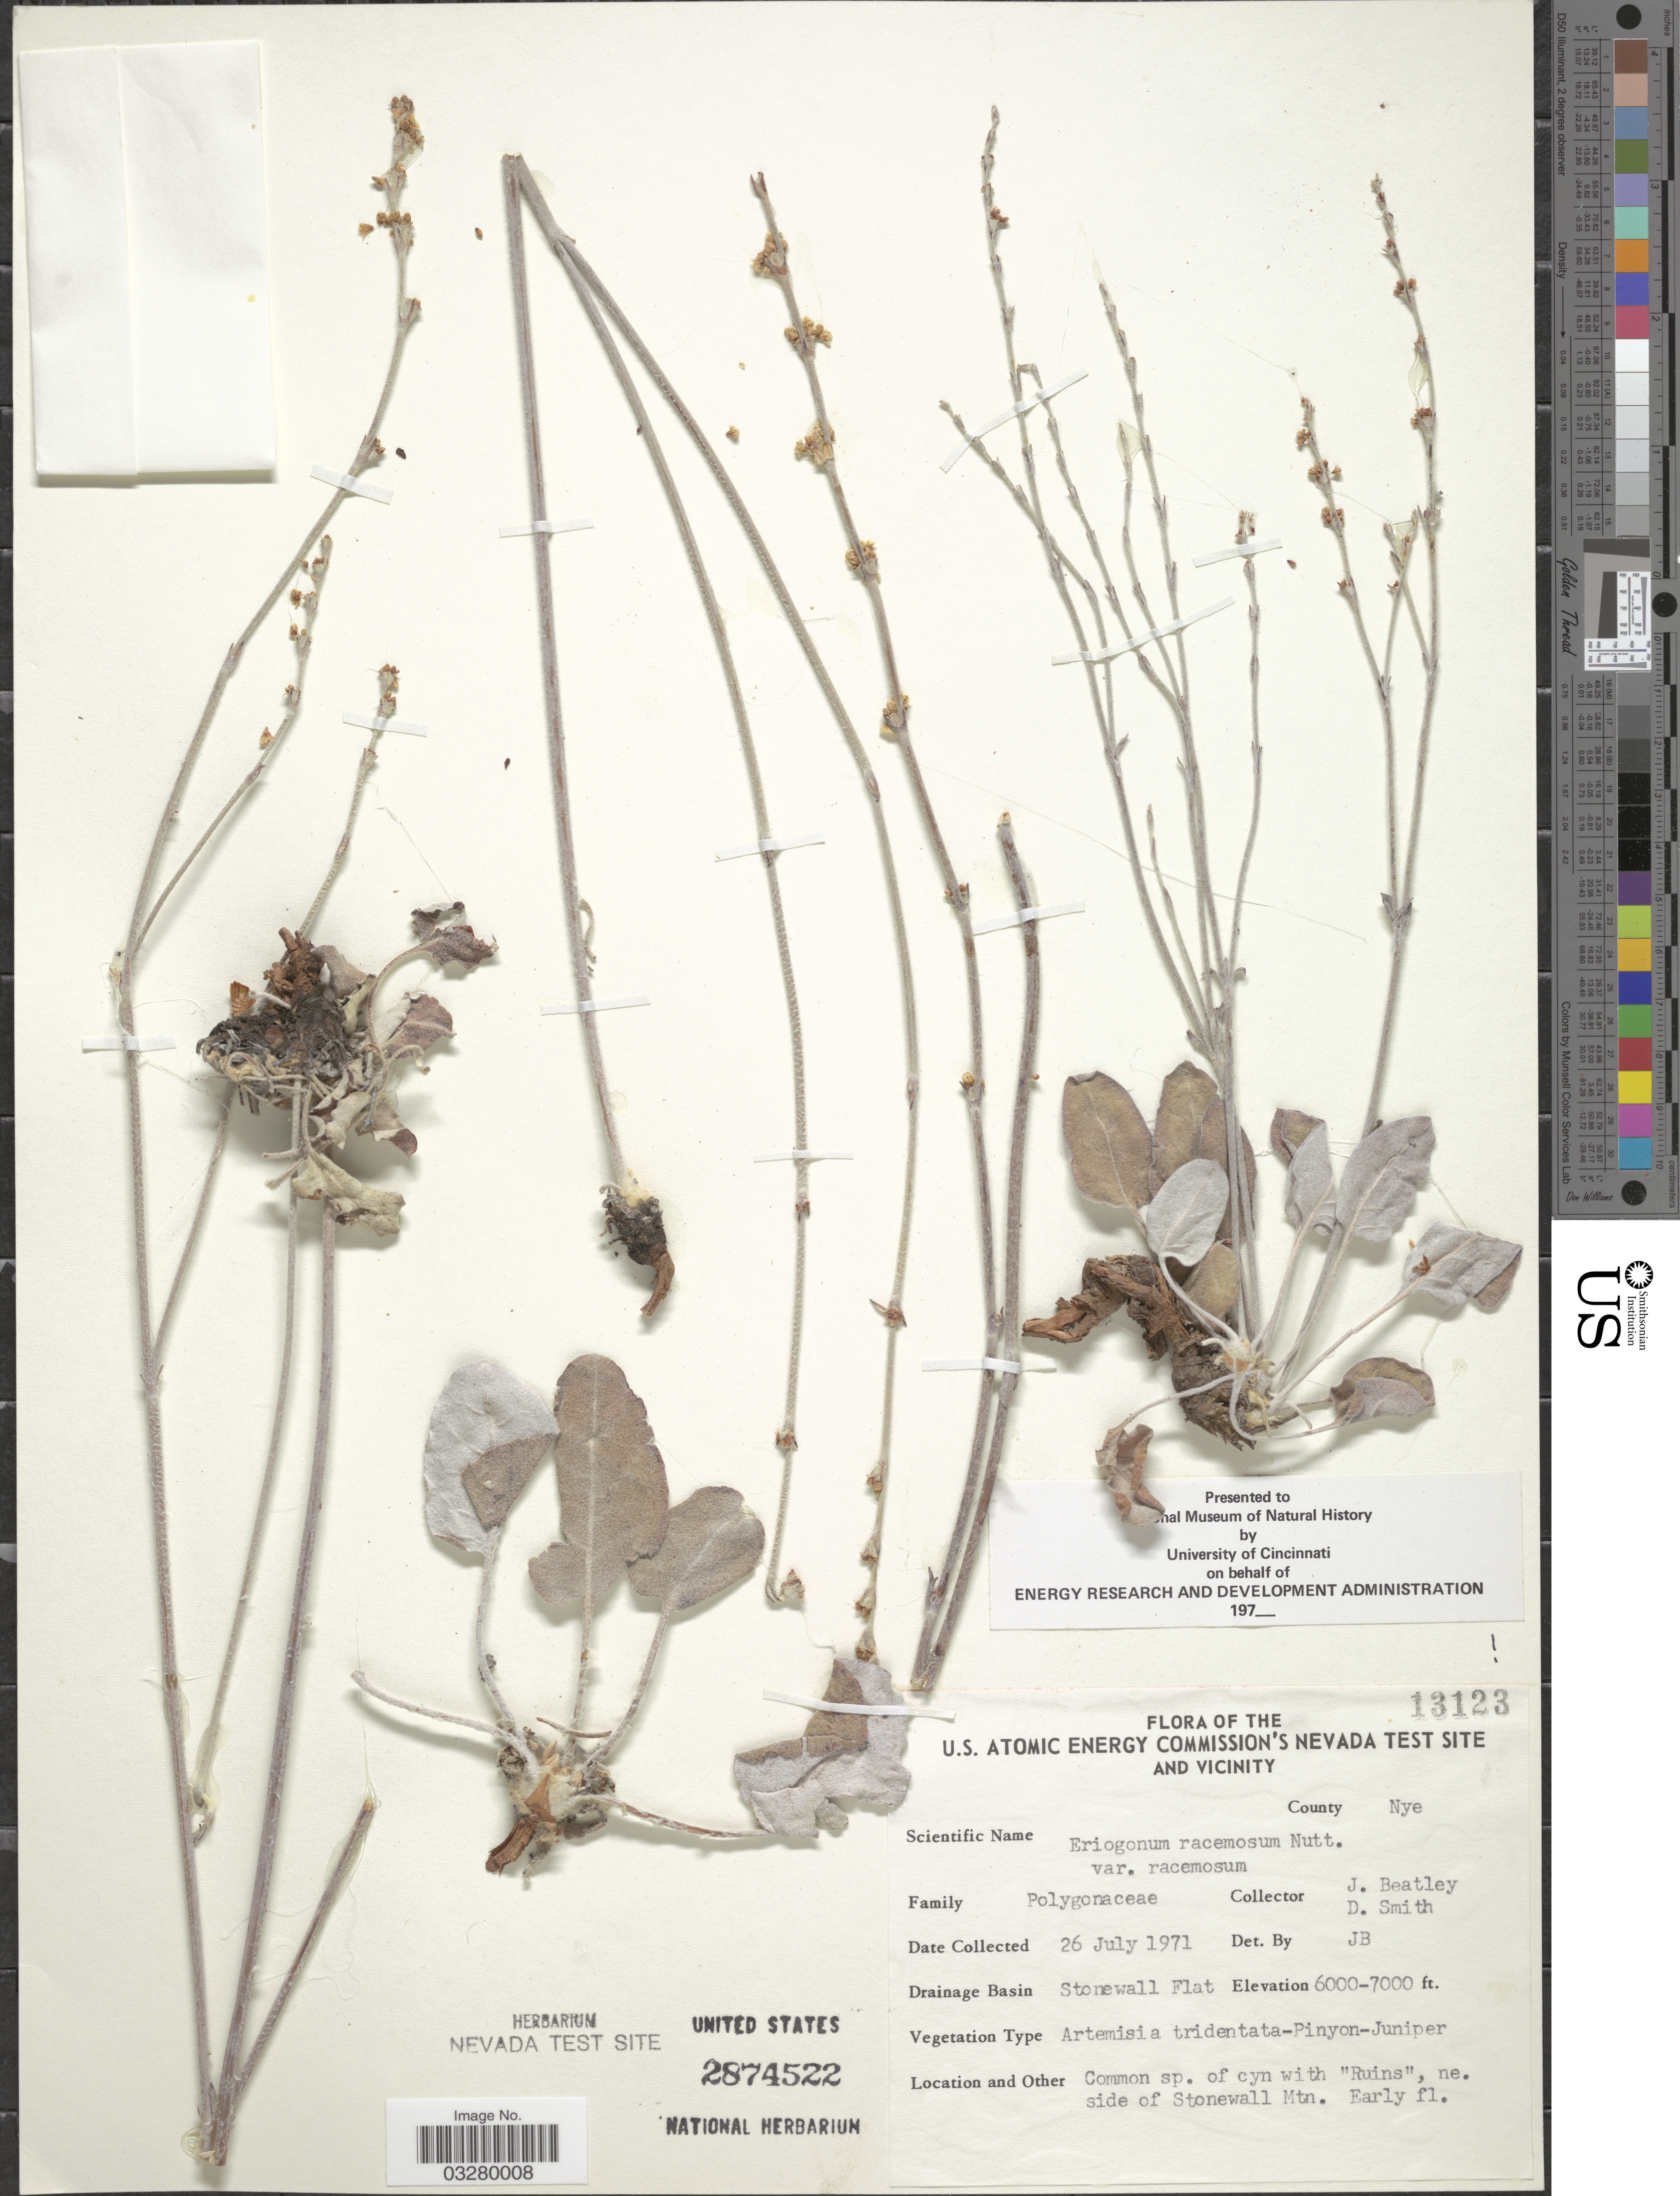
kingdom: Plantae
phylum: Tracheophyta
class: Magnoliopsida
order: Caryophyllales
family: Polygonaceae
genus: Eriogonum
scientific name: Eriogonum racemosum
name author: Nutt.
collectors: J. C. Beatley & D. Smith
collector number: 13123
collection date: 1971-07-26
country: United States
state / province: Nevada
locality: U.S. Atomic Energy Commission's Nevada Test Site and Vicinity, County Nye, Drainage Basin Stonewall Flat, ne. side of Stonewall Mtn.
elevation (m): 1829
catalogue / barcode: US 2874522